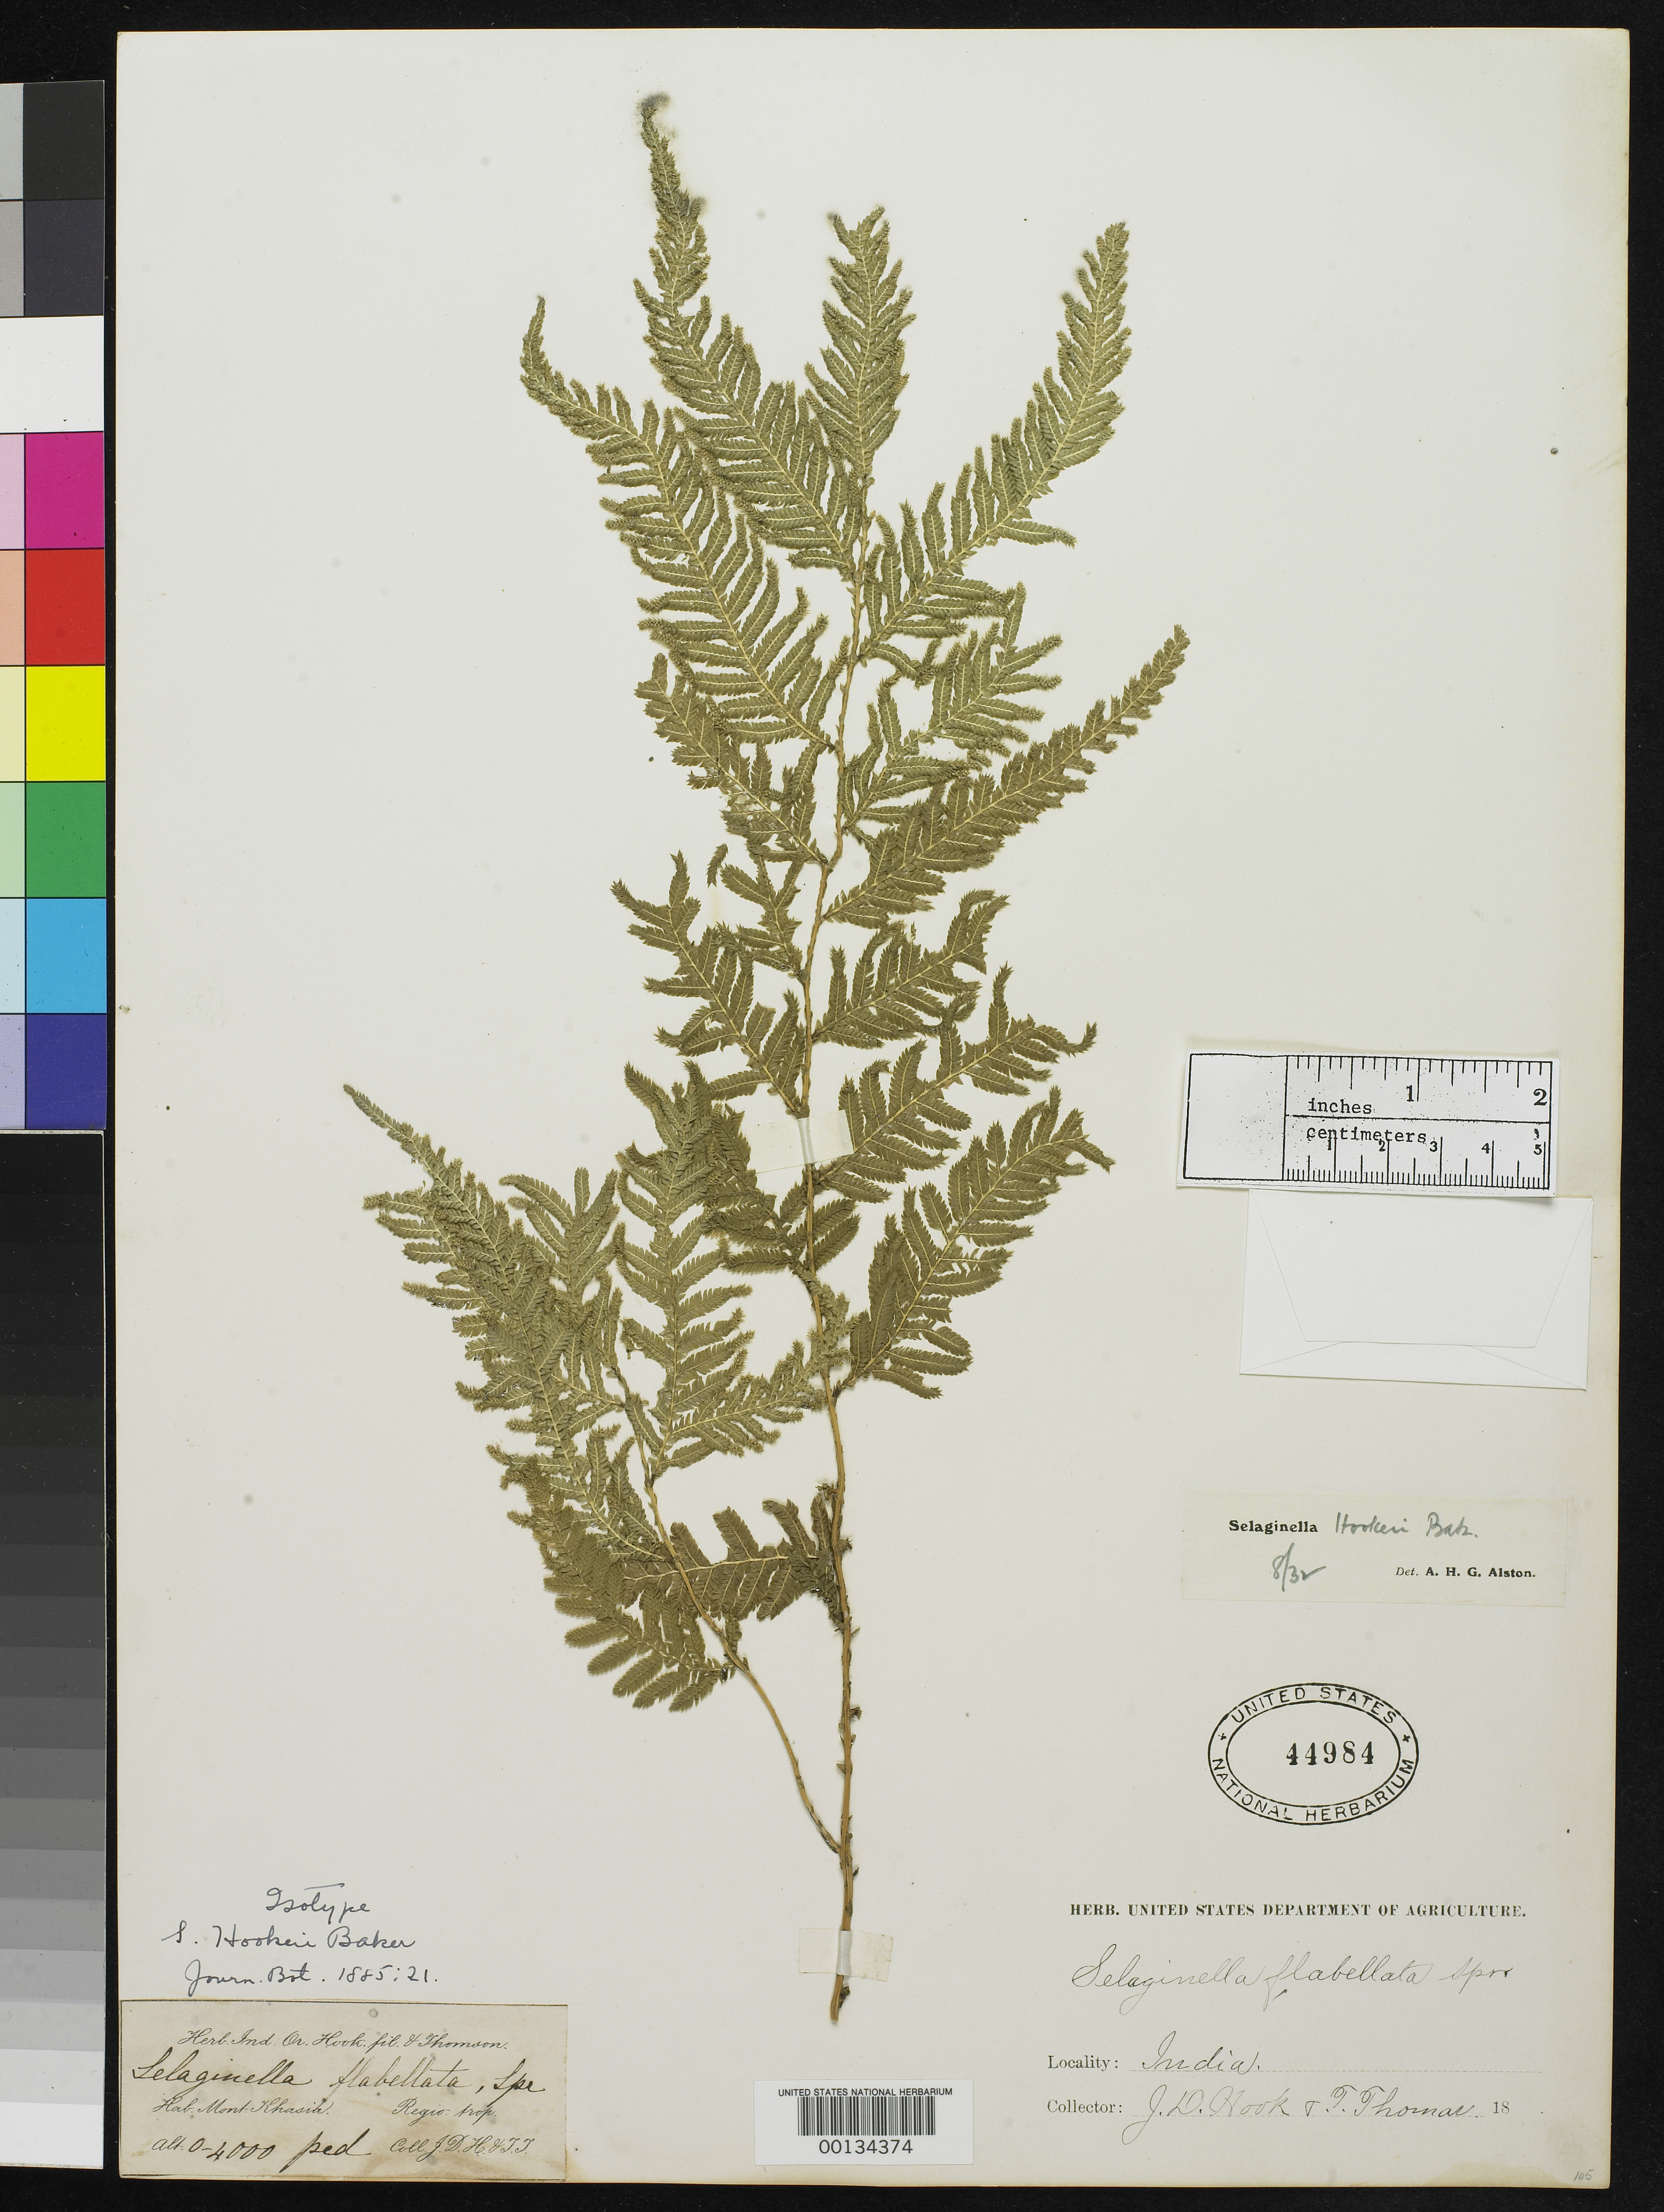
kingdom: Plantae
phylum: Tracheophyta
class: Lycopodiopsida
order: Selaginellales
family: Selaginellaceae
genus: Selaginella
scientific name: Selaginella hookeri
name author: Baker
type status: Type Collection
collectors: J. D. Hooker & T. Thomson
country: India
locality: Mont Khasia.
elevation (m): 0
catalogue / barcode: US 44984